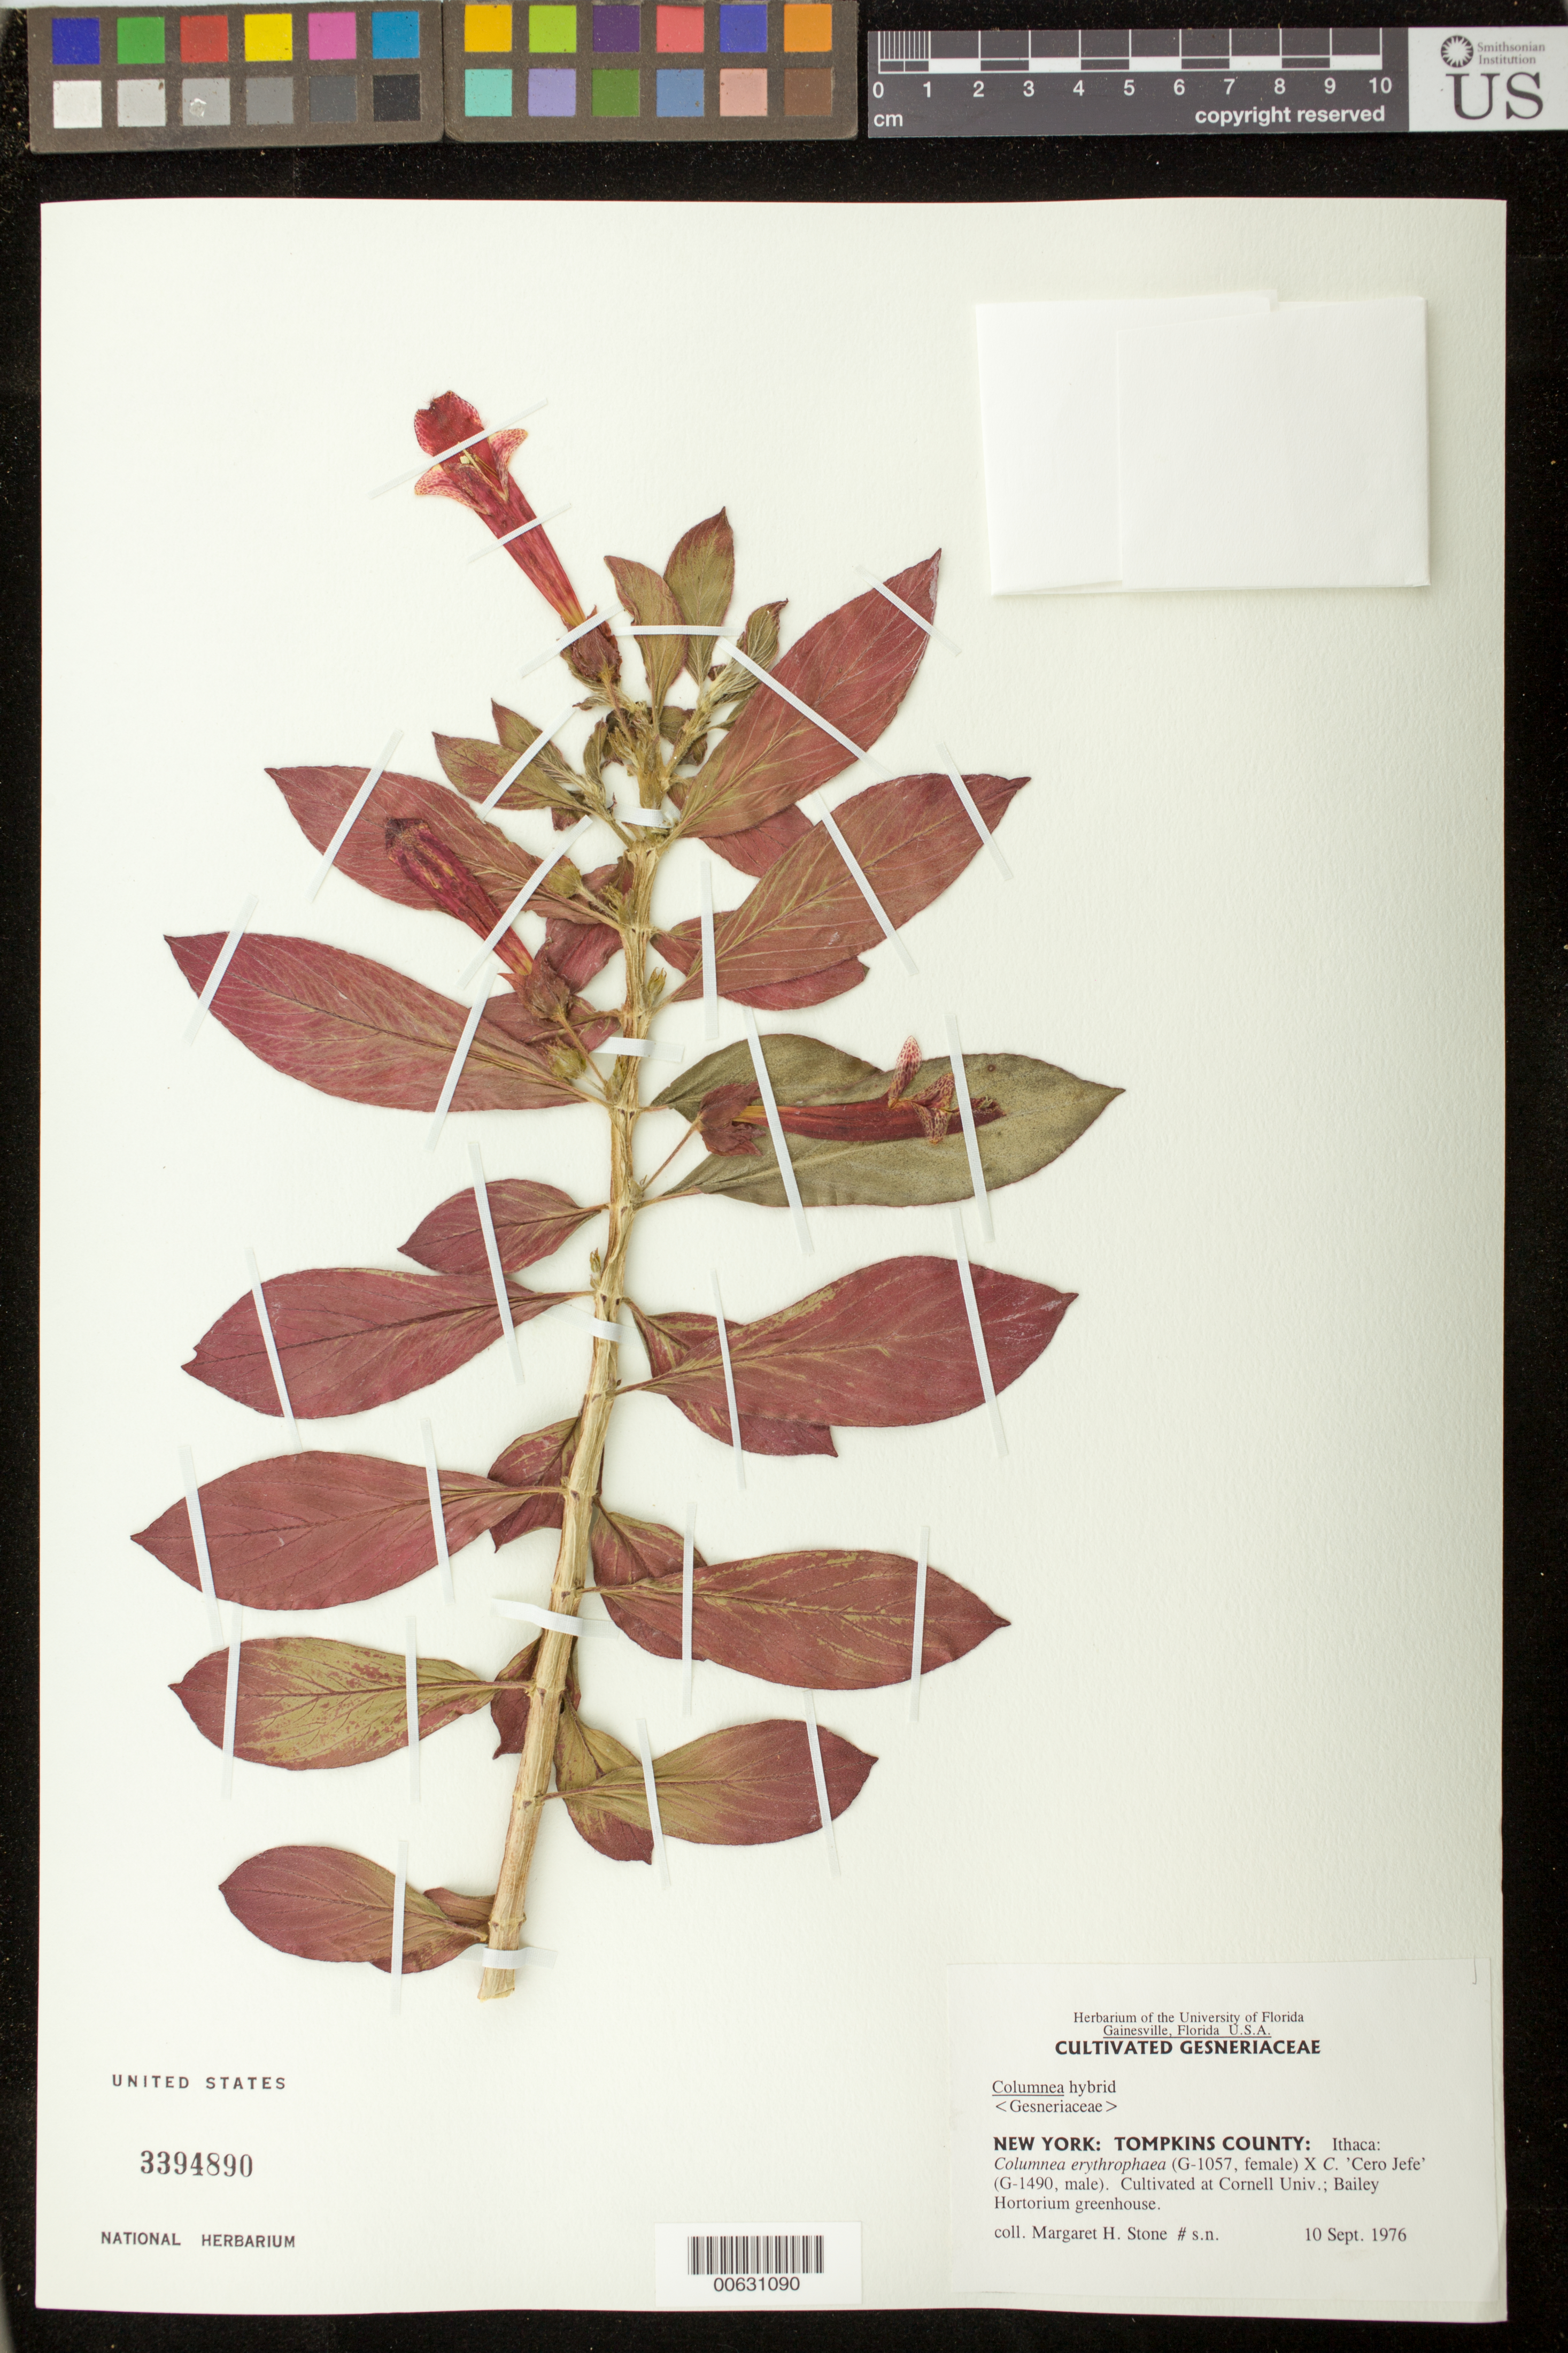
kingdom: Plantae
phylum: Tracheophyta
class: Magnoliopsida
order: Lamiales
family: Gesneriaceae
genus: Columnea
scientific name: Columnea hybrid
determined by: Skog, Laurence E.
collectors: M. Stone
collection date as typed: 10 Sep 1976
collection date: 1976-09-10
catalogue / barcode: US 3394890